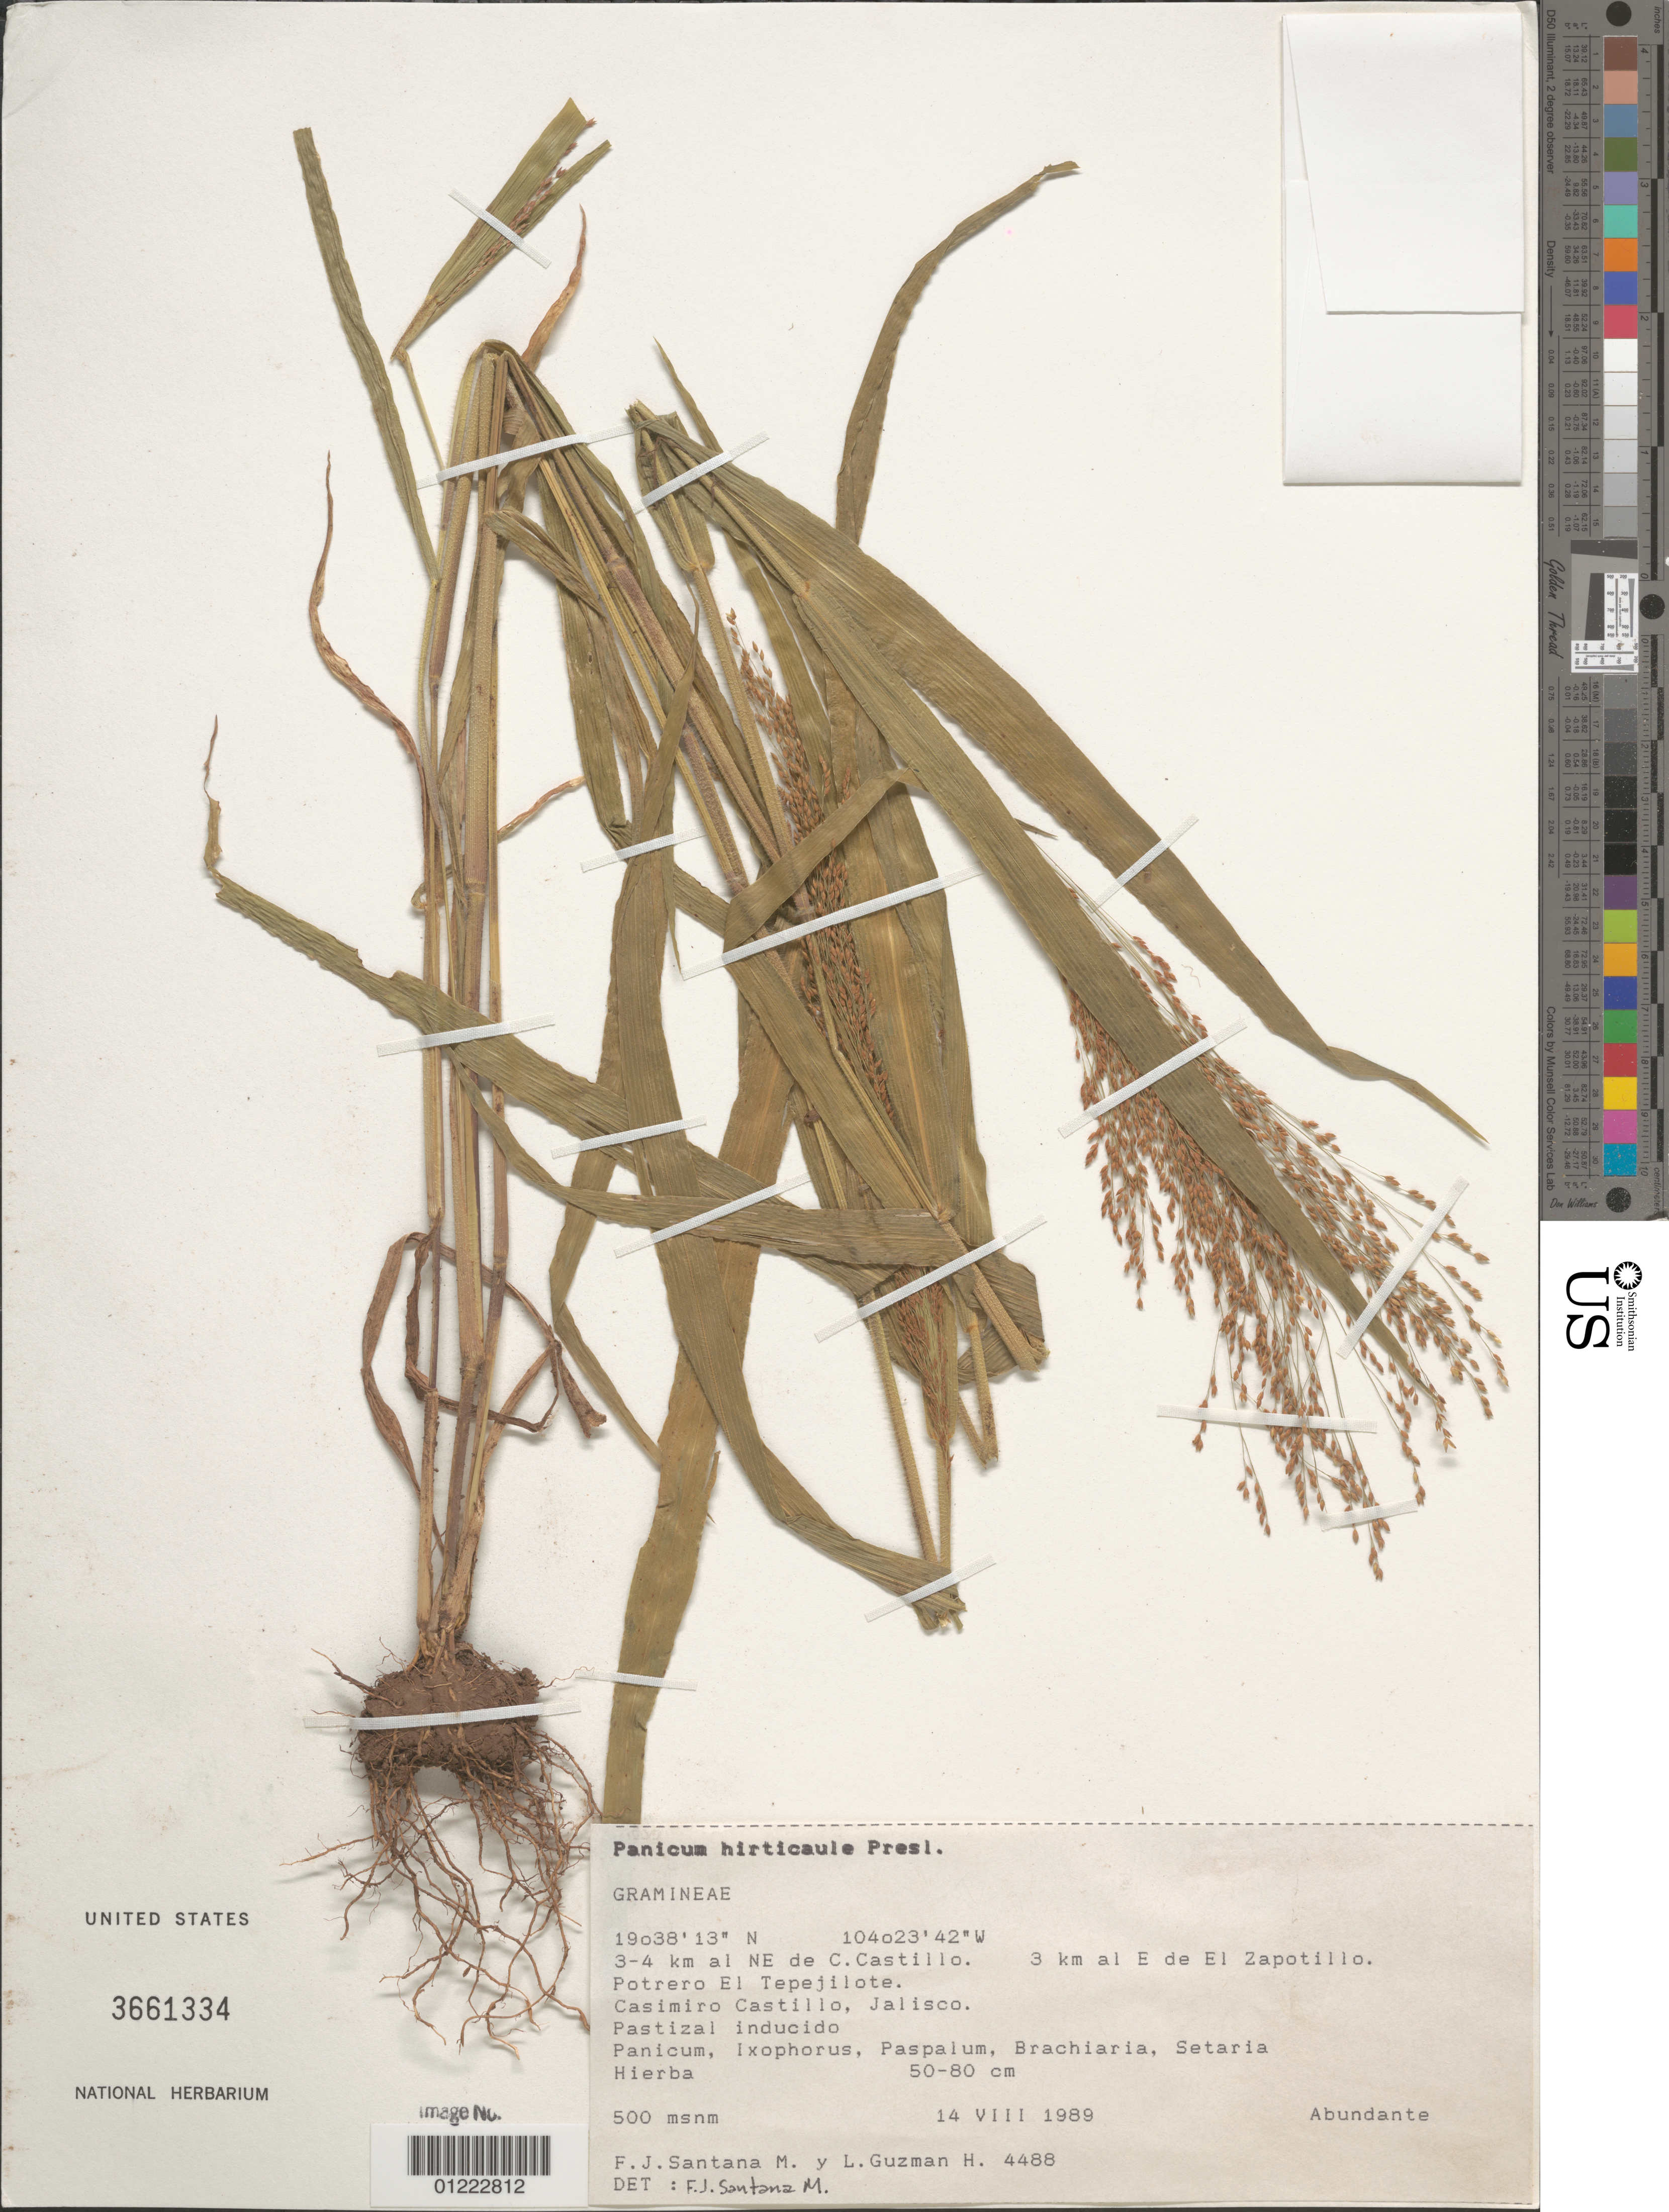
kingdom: Plantae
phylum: Tracheophyta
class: Liliopsida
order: Poales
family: Poaceae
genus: Panicum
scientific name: Panicum hirticaule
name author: J. Presl in C. Presl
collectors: F. J. Santana M. & L. Guzmán H.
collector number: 4488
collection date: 1989-08-14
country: Mexico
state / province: Jalisco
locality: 3-4 km al NE de C. Castillo. 3 km al E de El Zapotillo. Potrero El Tepejilote. Casimiro Castillo.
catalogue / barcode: US 3661334